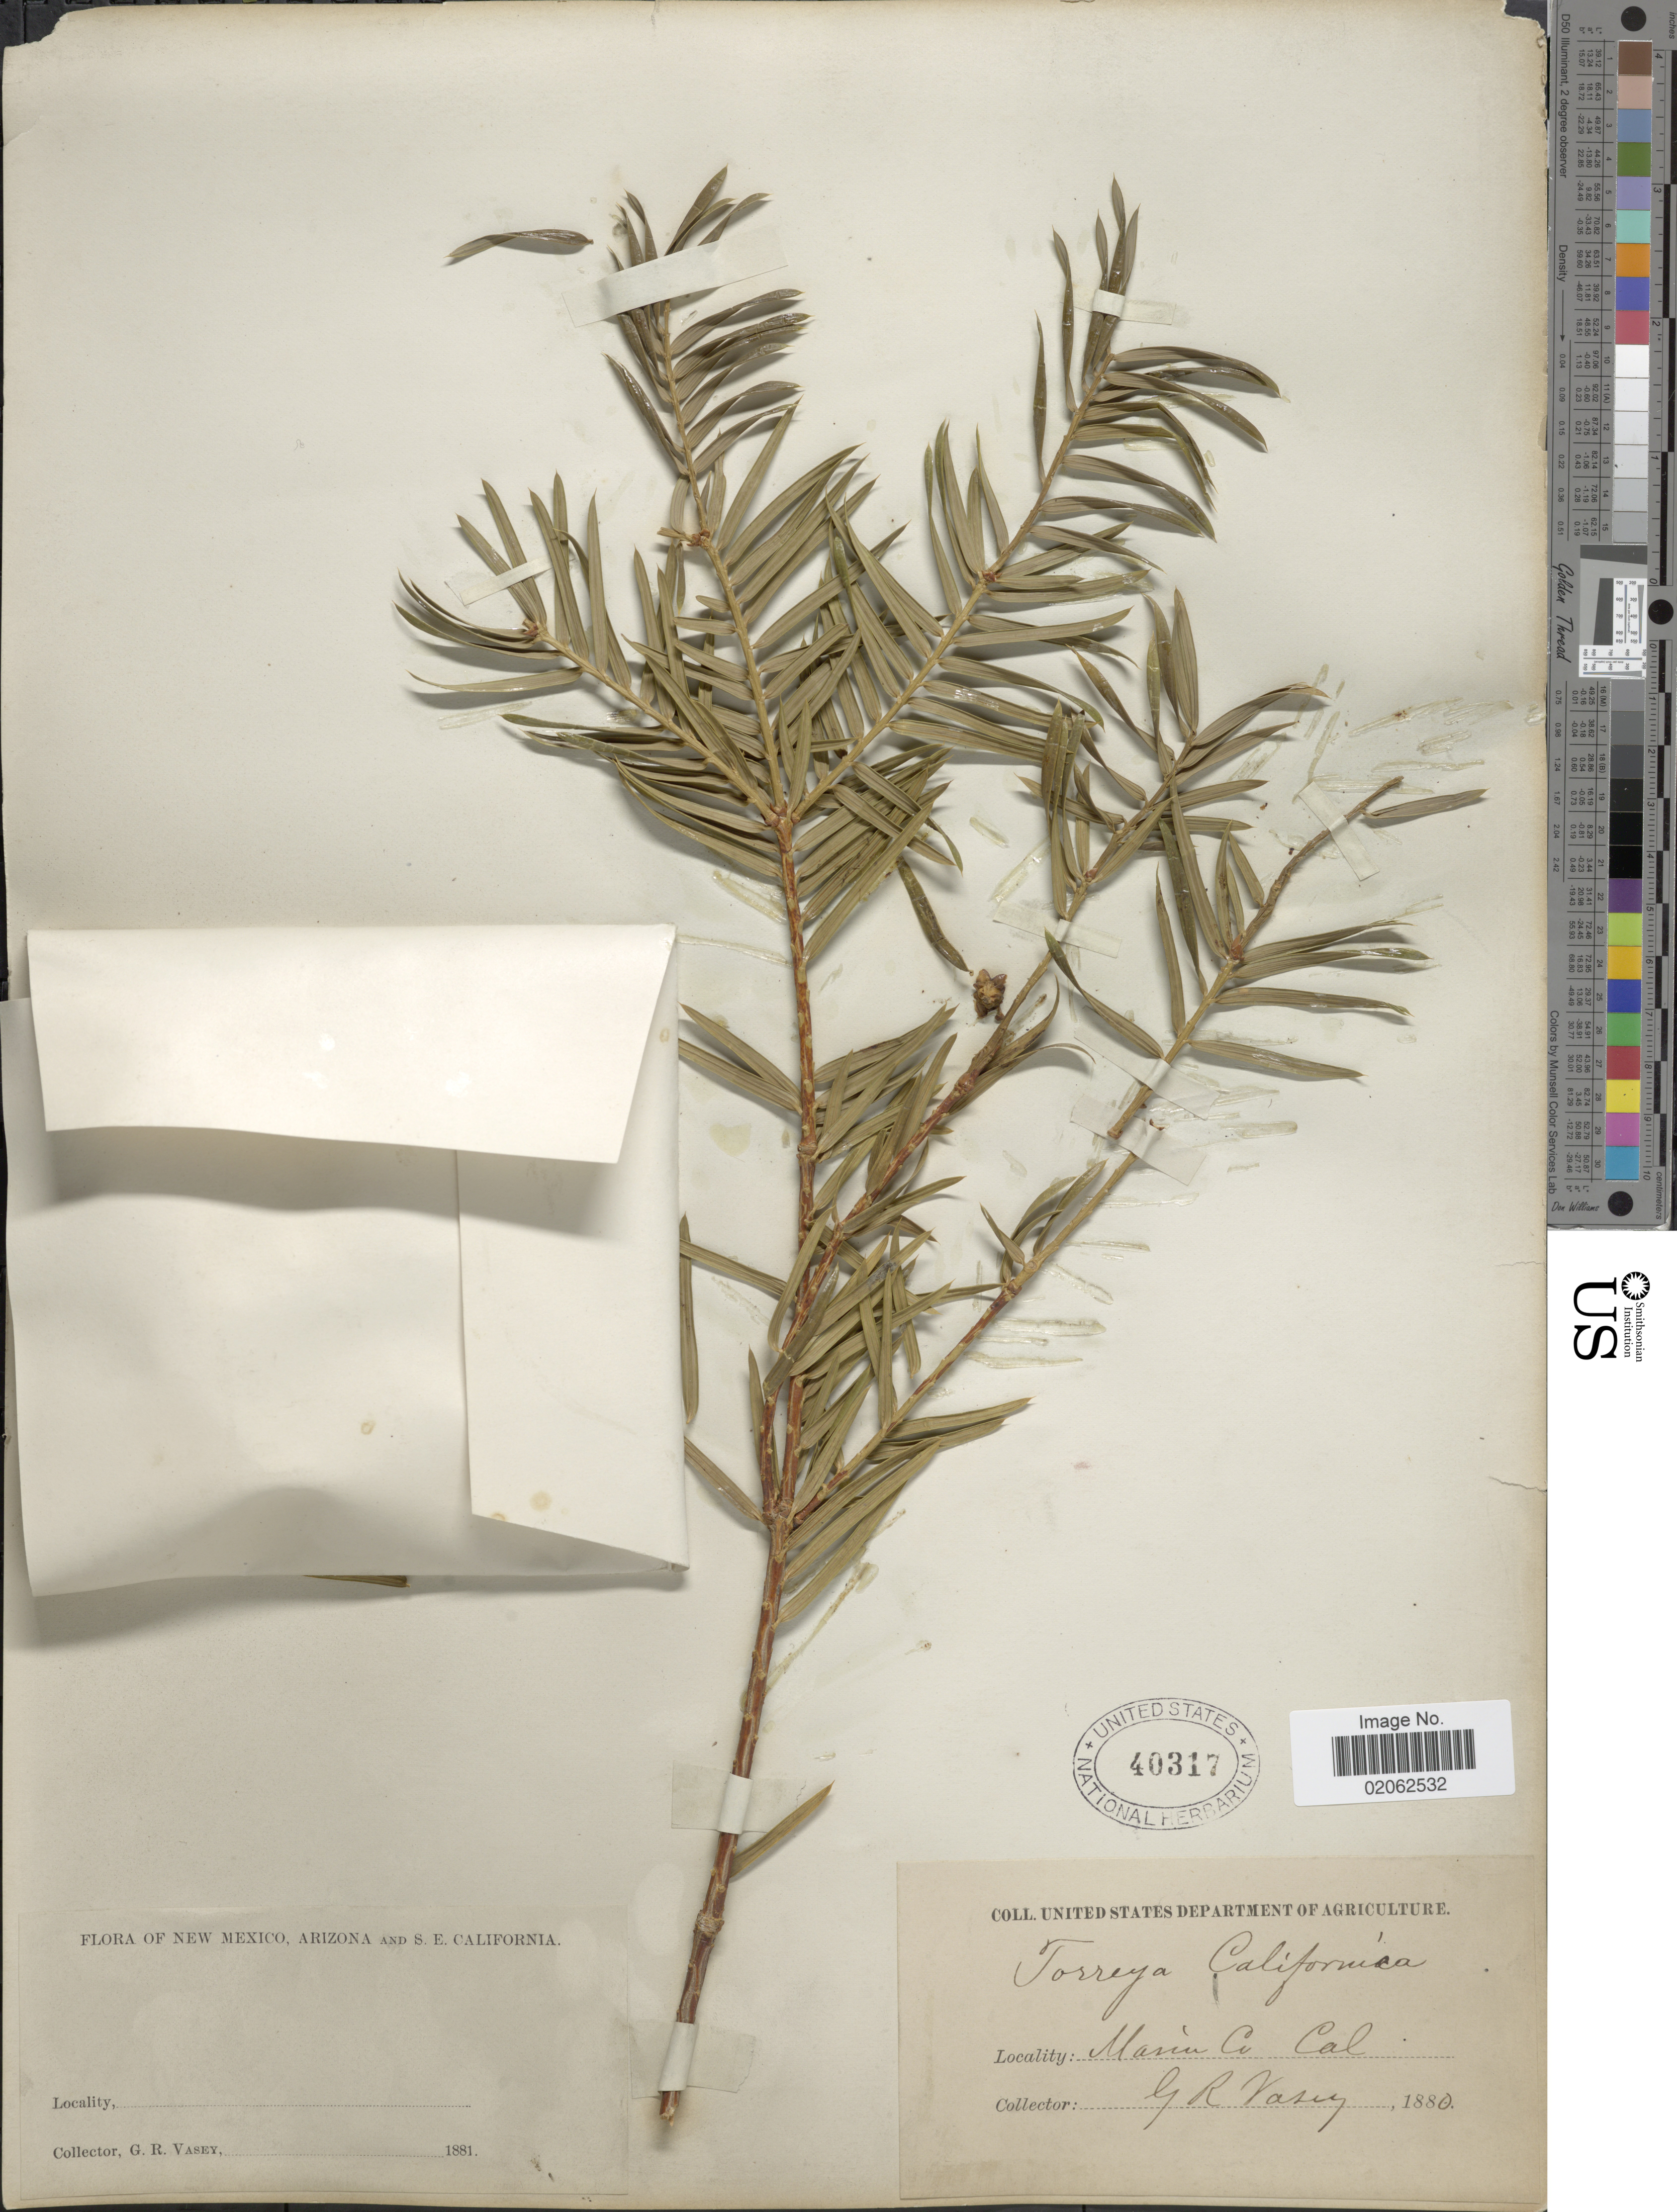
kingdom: Plantae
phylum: Tracheophyta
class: Pinopsida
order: Pinales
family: Taxaceae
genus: Torreya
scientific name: Torreya californica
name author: Torr.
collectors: G. R. Vasey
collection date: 1880/1881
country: United States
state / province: California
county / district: Marin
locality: Marin Co.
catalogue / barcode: US 40317